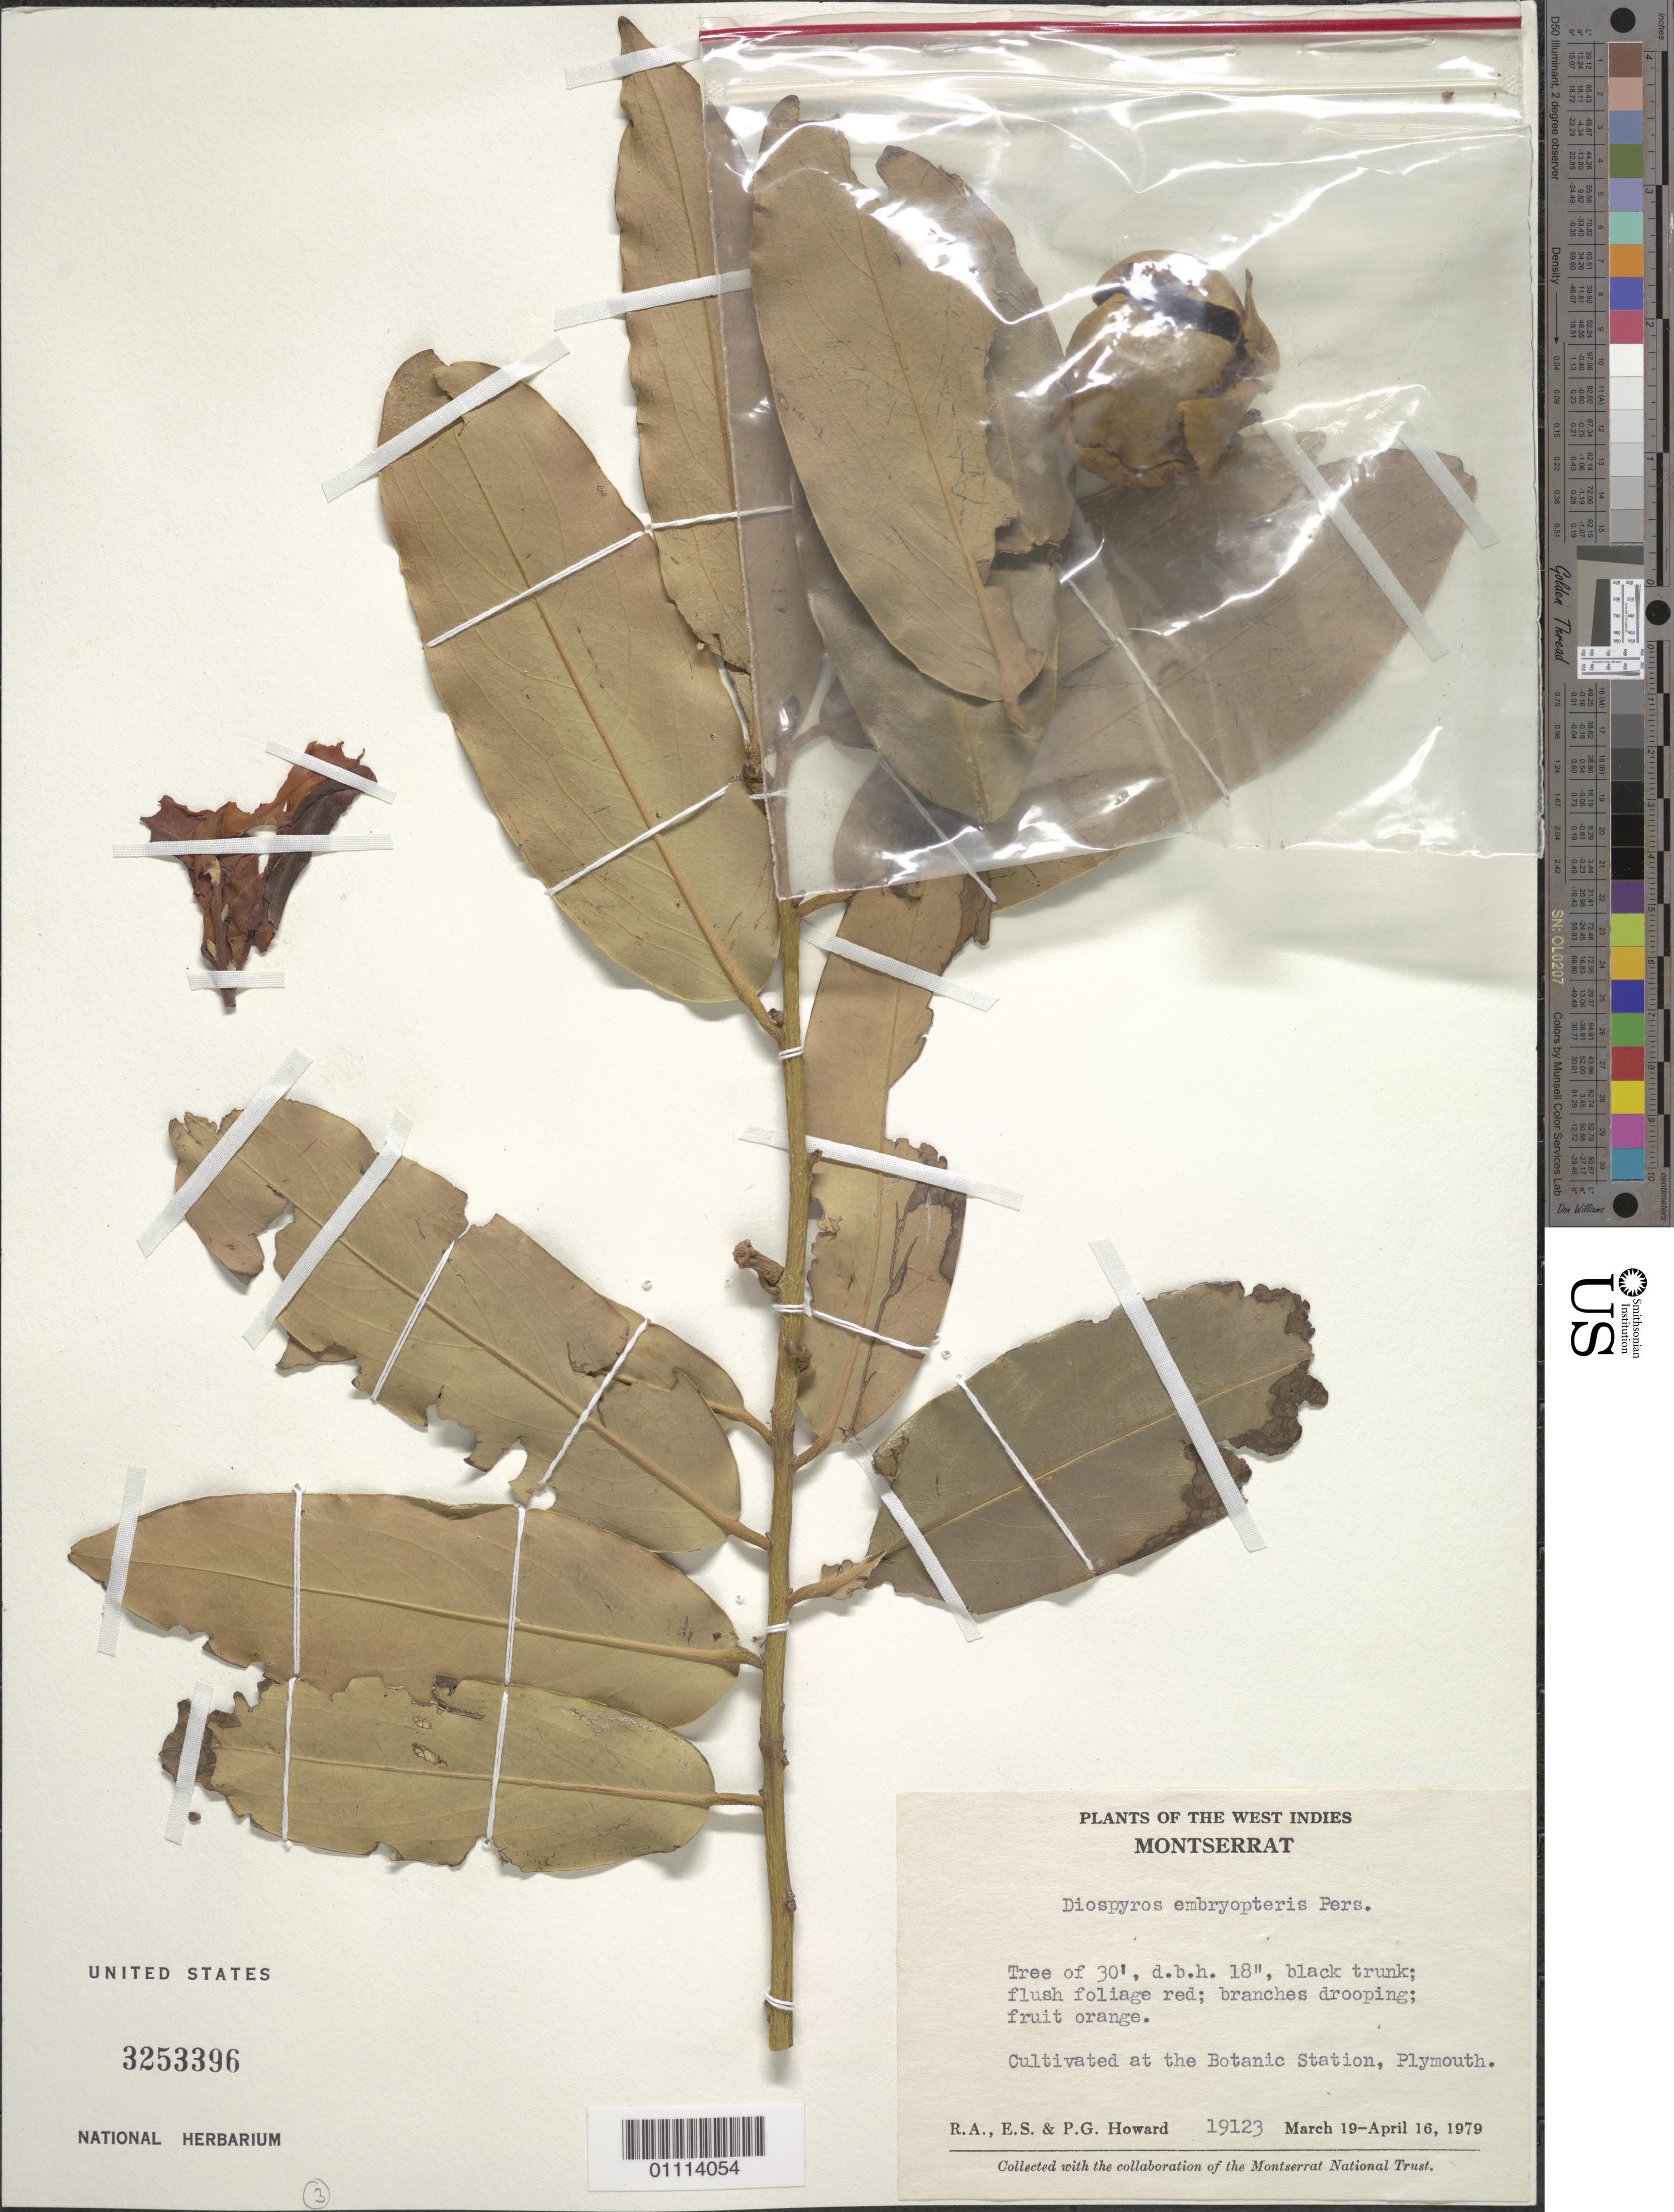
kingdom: Plantae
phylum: Tracheophyta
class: Magnoliopsida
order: Ericales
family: Ebenaceae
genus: Diospyros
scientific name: Diospyros embryopteris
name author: Pers.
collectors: R. A. Howard, E. S. Howard & P. Howard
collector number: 19123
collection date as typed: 19 Mar 1979 to 16 Apr 1979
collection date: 1979-03-19/1979-04-16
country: Montserrat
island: Montserrat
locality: Cultivated at the Botanic Station, Plymouth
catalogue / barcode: US 3253396